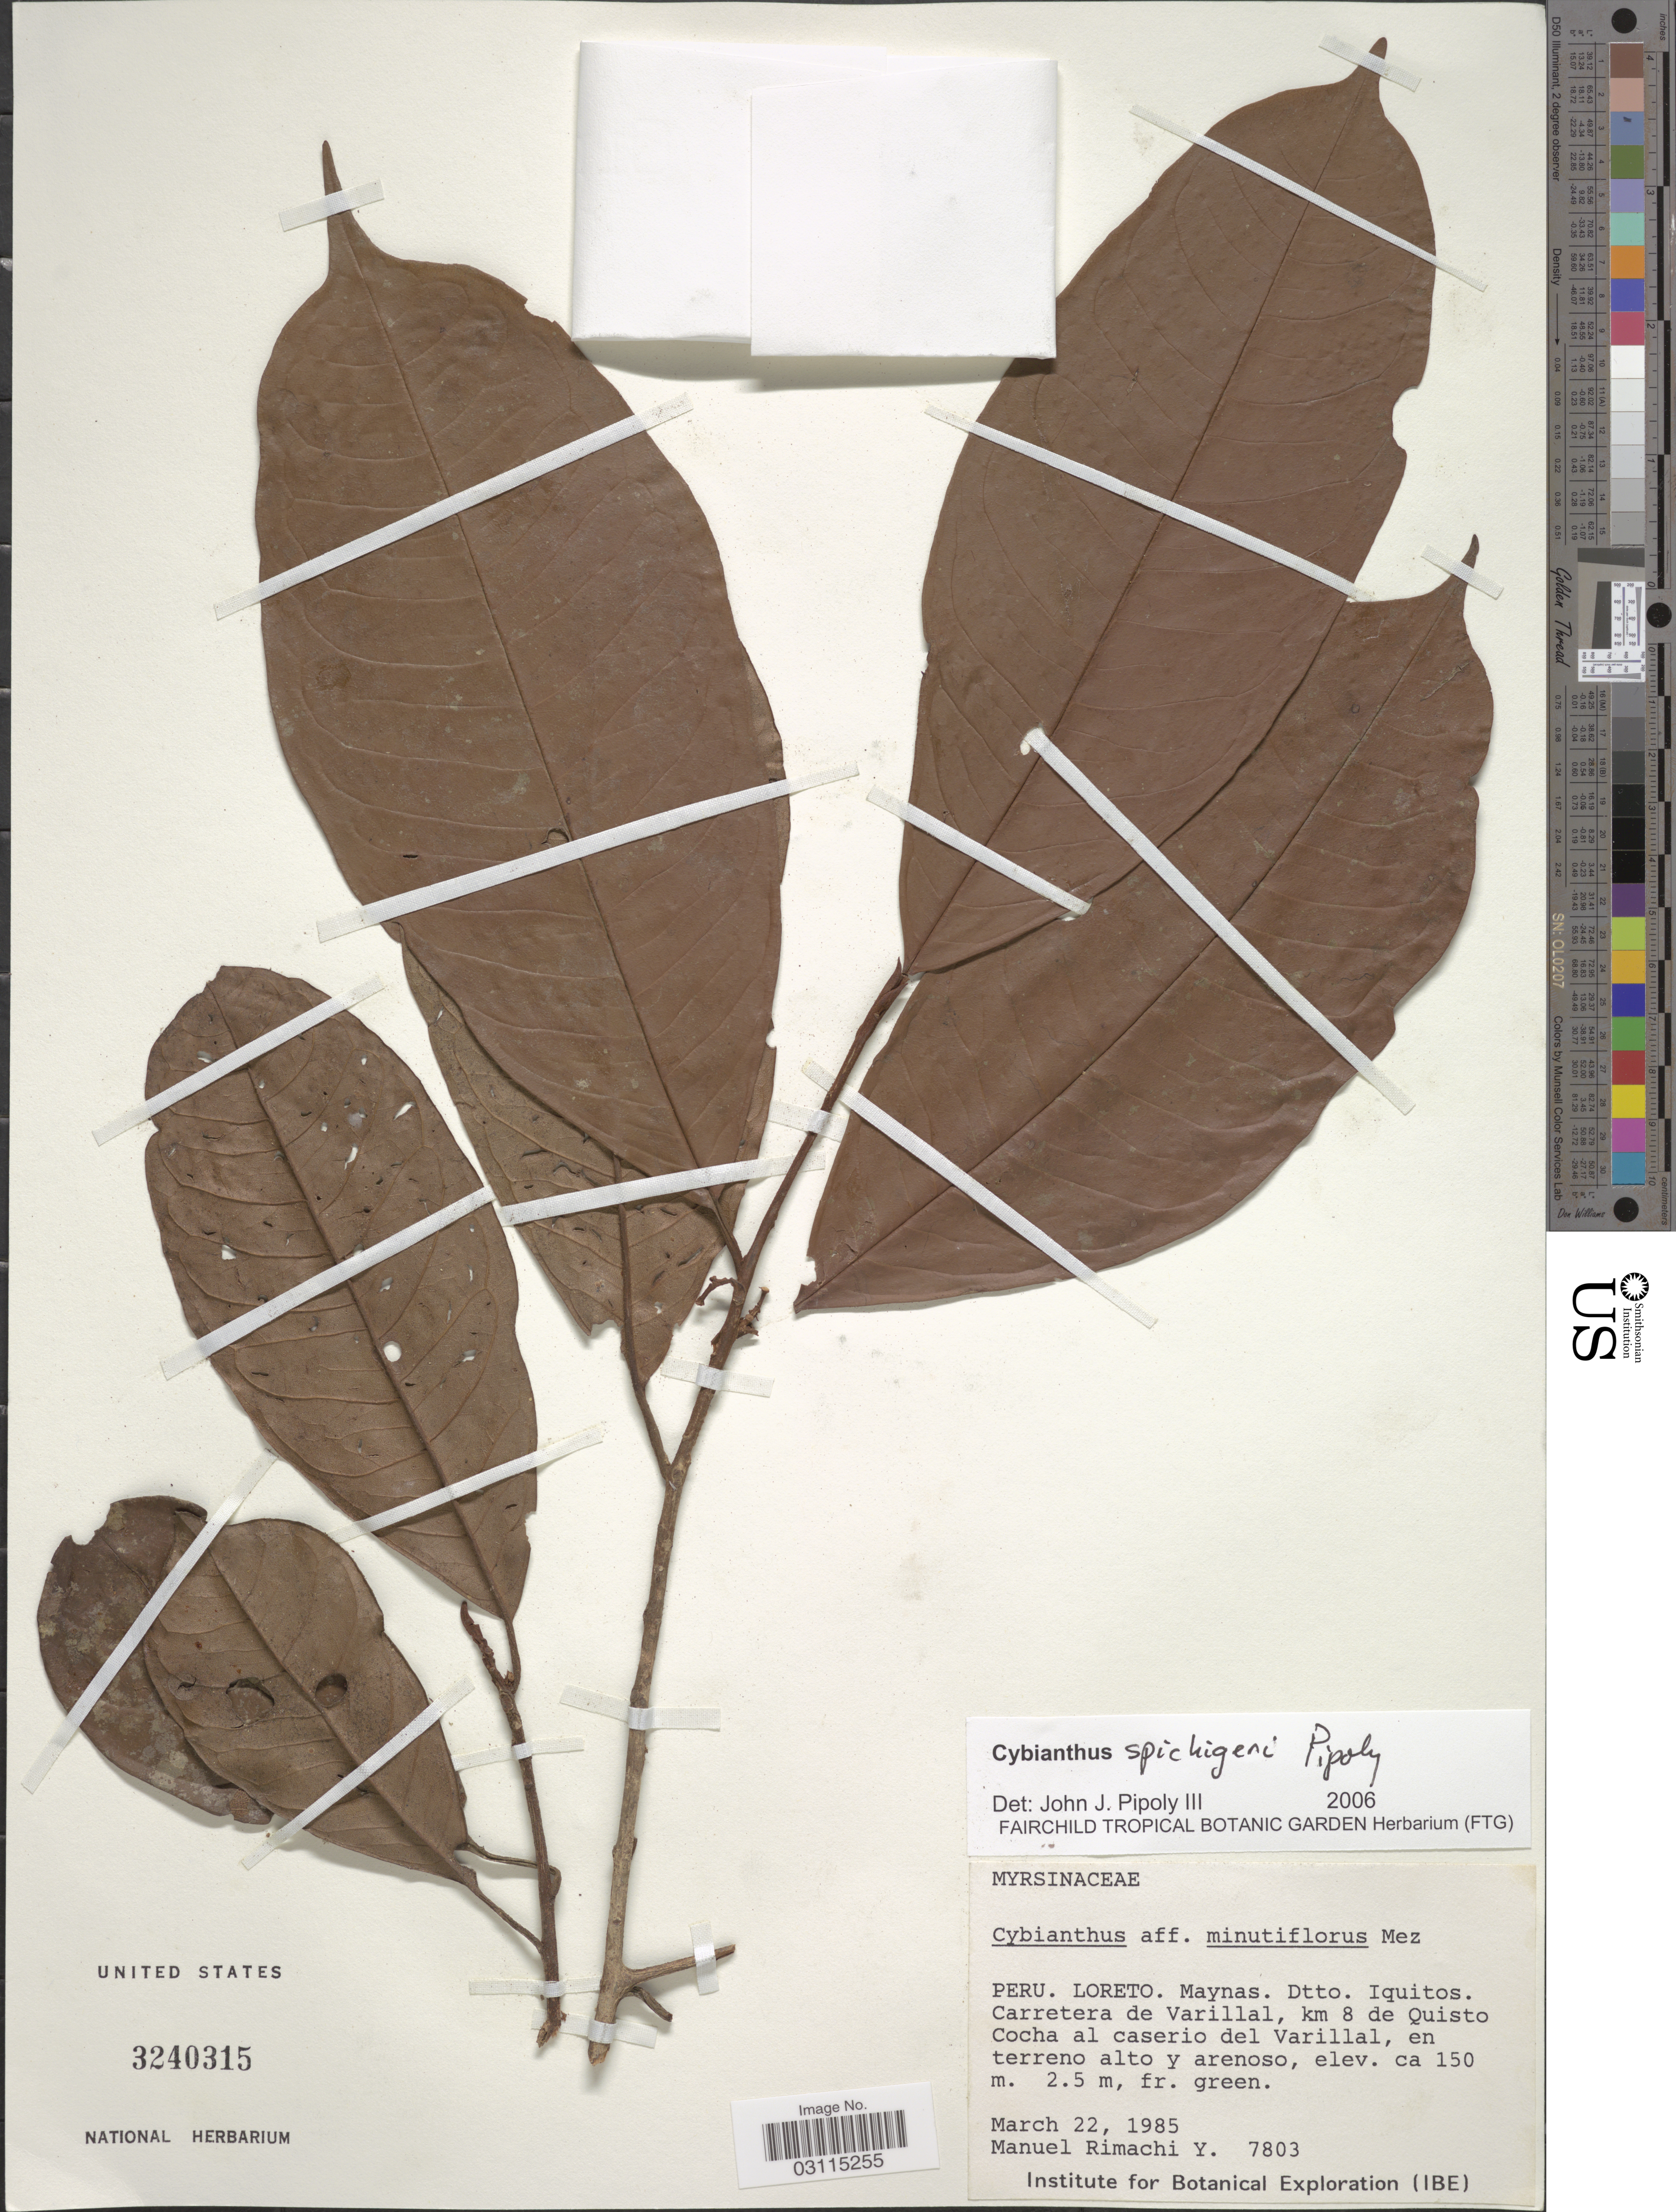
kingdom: Plantae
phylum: Tracheophyta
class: Magnoliopsida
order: Ericales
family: Primulaceae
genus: Cybianthus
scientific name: Cybianthus spichigeri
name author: Pipoly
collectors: M. Rimachi Y.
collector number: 7803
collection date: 1985-03-22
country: Peru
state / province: Loreto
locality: Maynas. Dtto. Iquitos. Carretera de Varillal, km 8 de Quisto Cocha al caserio del Varillal, en terreno alto y arenoso.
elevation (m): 150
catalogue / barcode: US 3240315